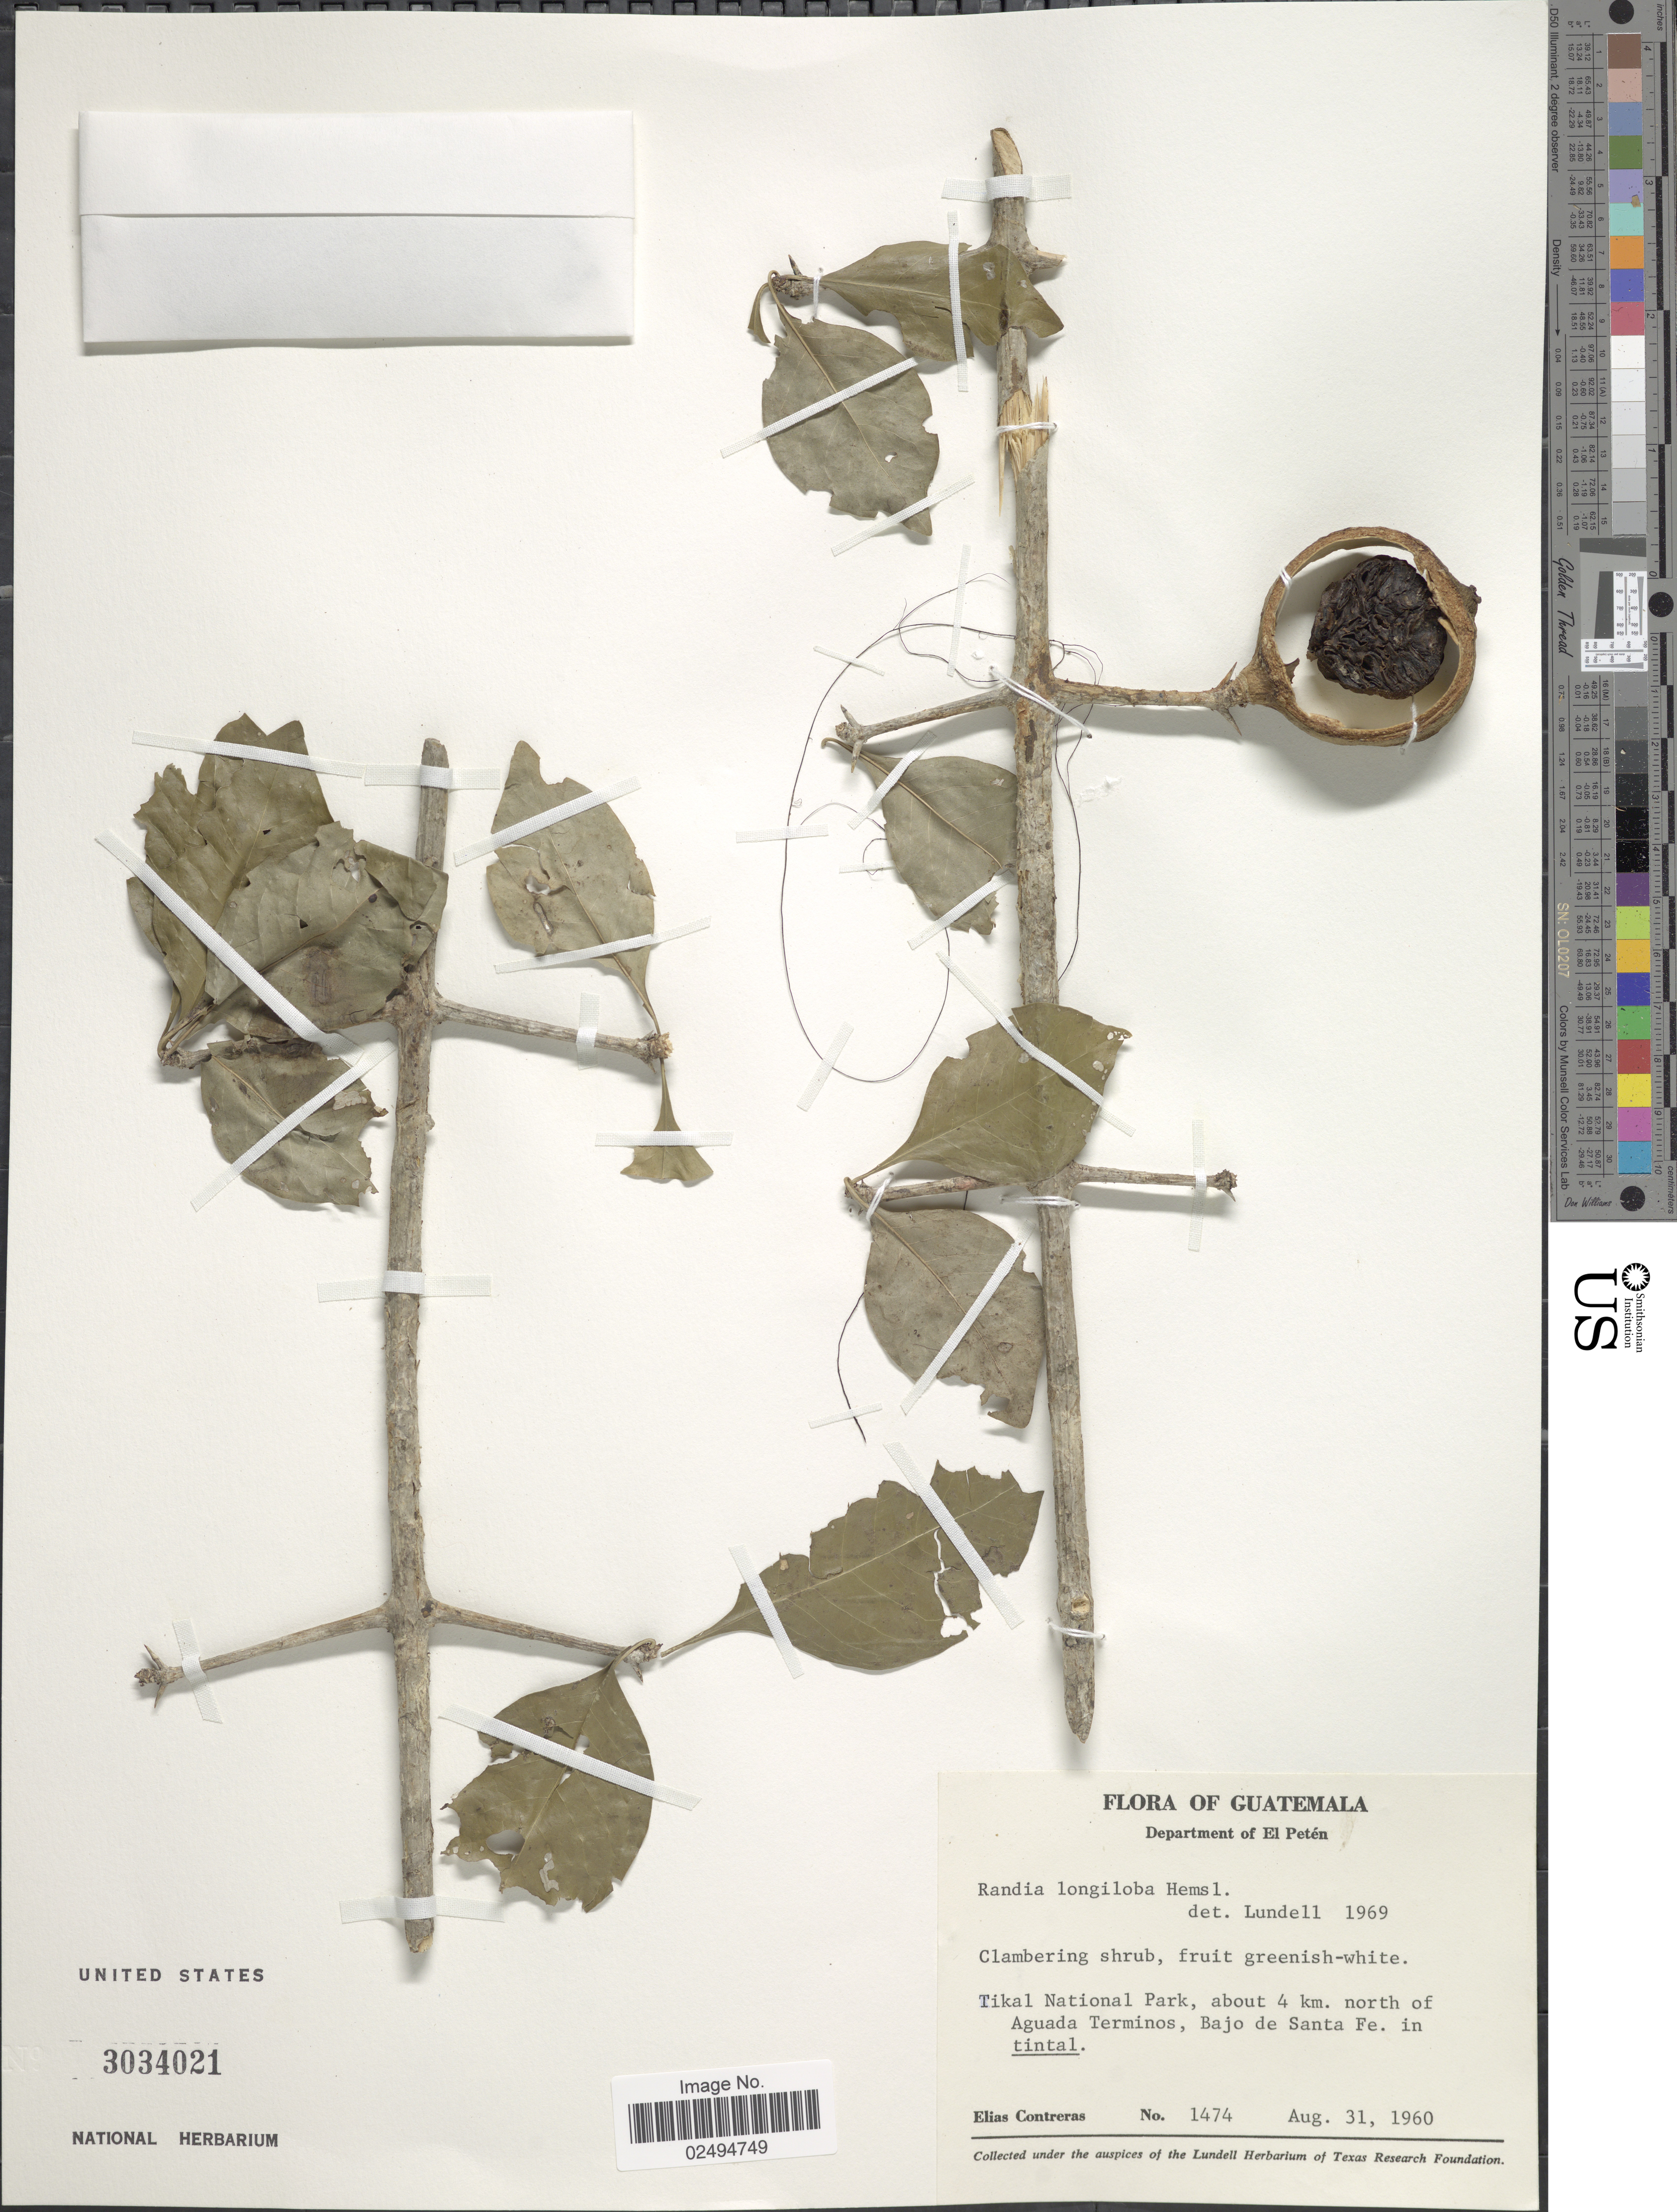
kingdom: Plantae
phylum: Tracheophyta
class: Magnoliopsida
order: Gentianales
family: Rubiaceae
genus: Randia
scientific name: Randia longiloba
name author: Hemsl.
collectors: E. Contreras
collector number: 1474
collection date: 1960-08-31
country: Guatemala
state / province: El Petén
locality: Department of El Peten. Tikal National Park, about 4 km. north of Aguada Terminos, Bajo de Santa Fe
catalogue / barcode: US 3034021